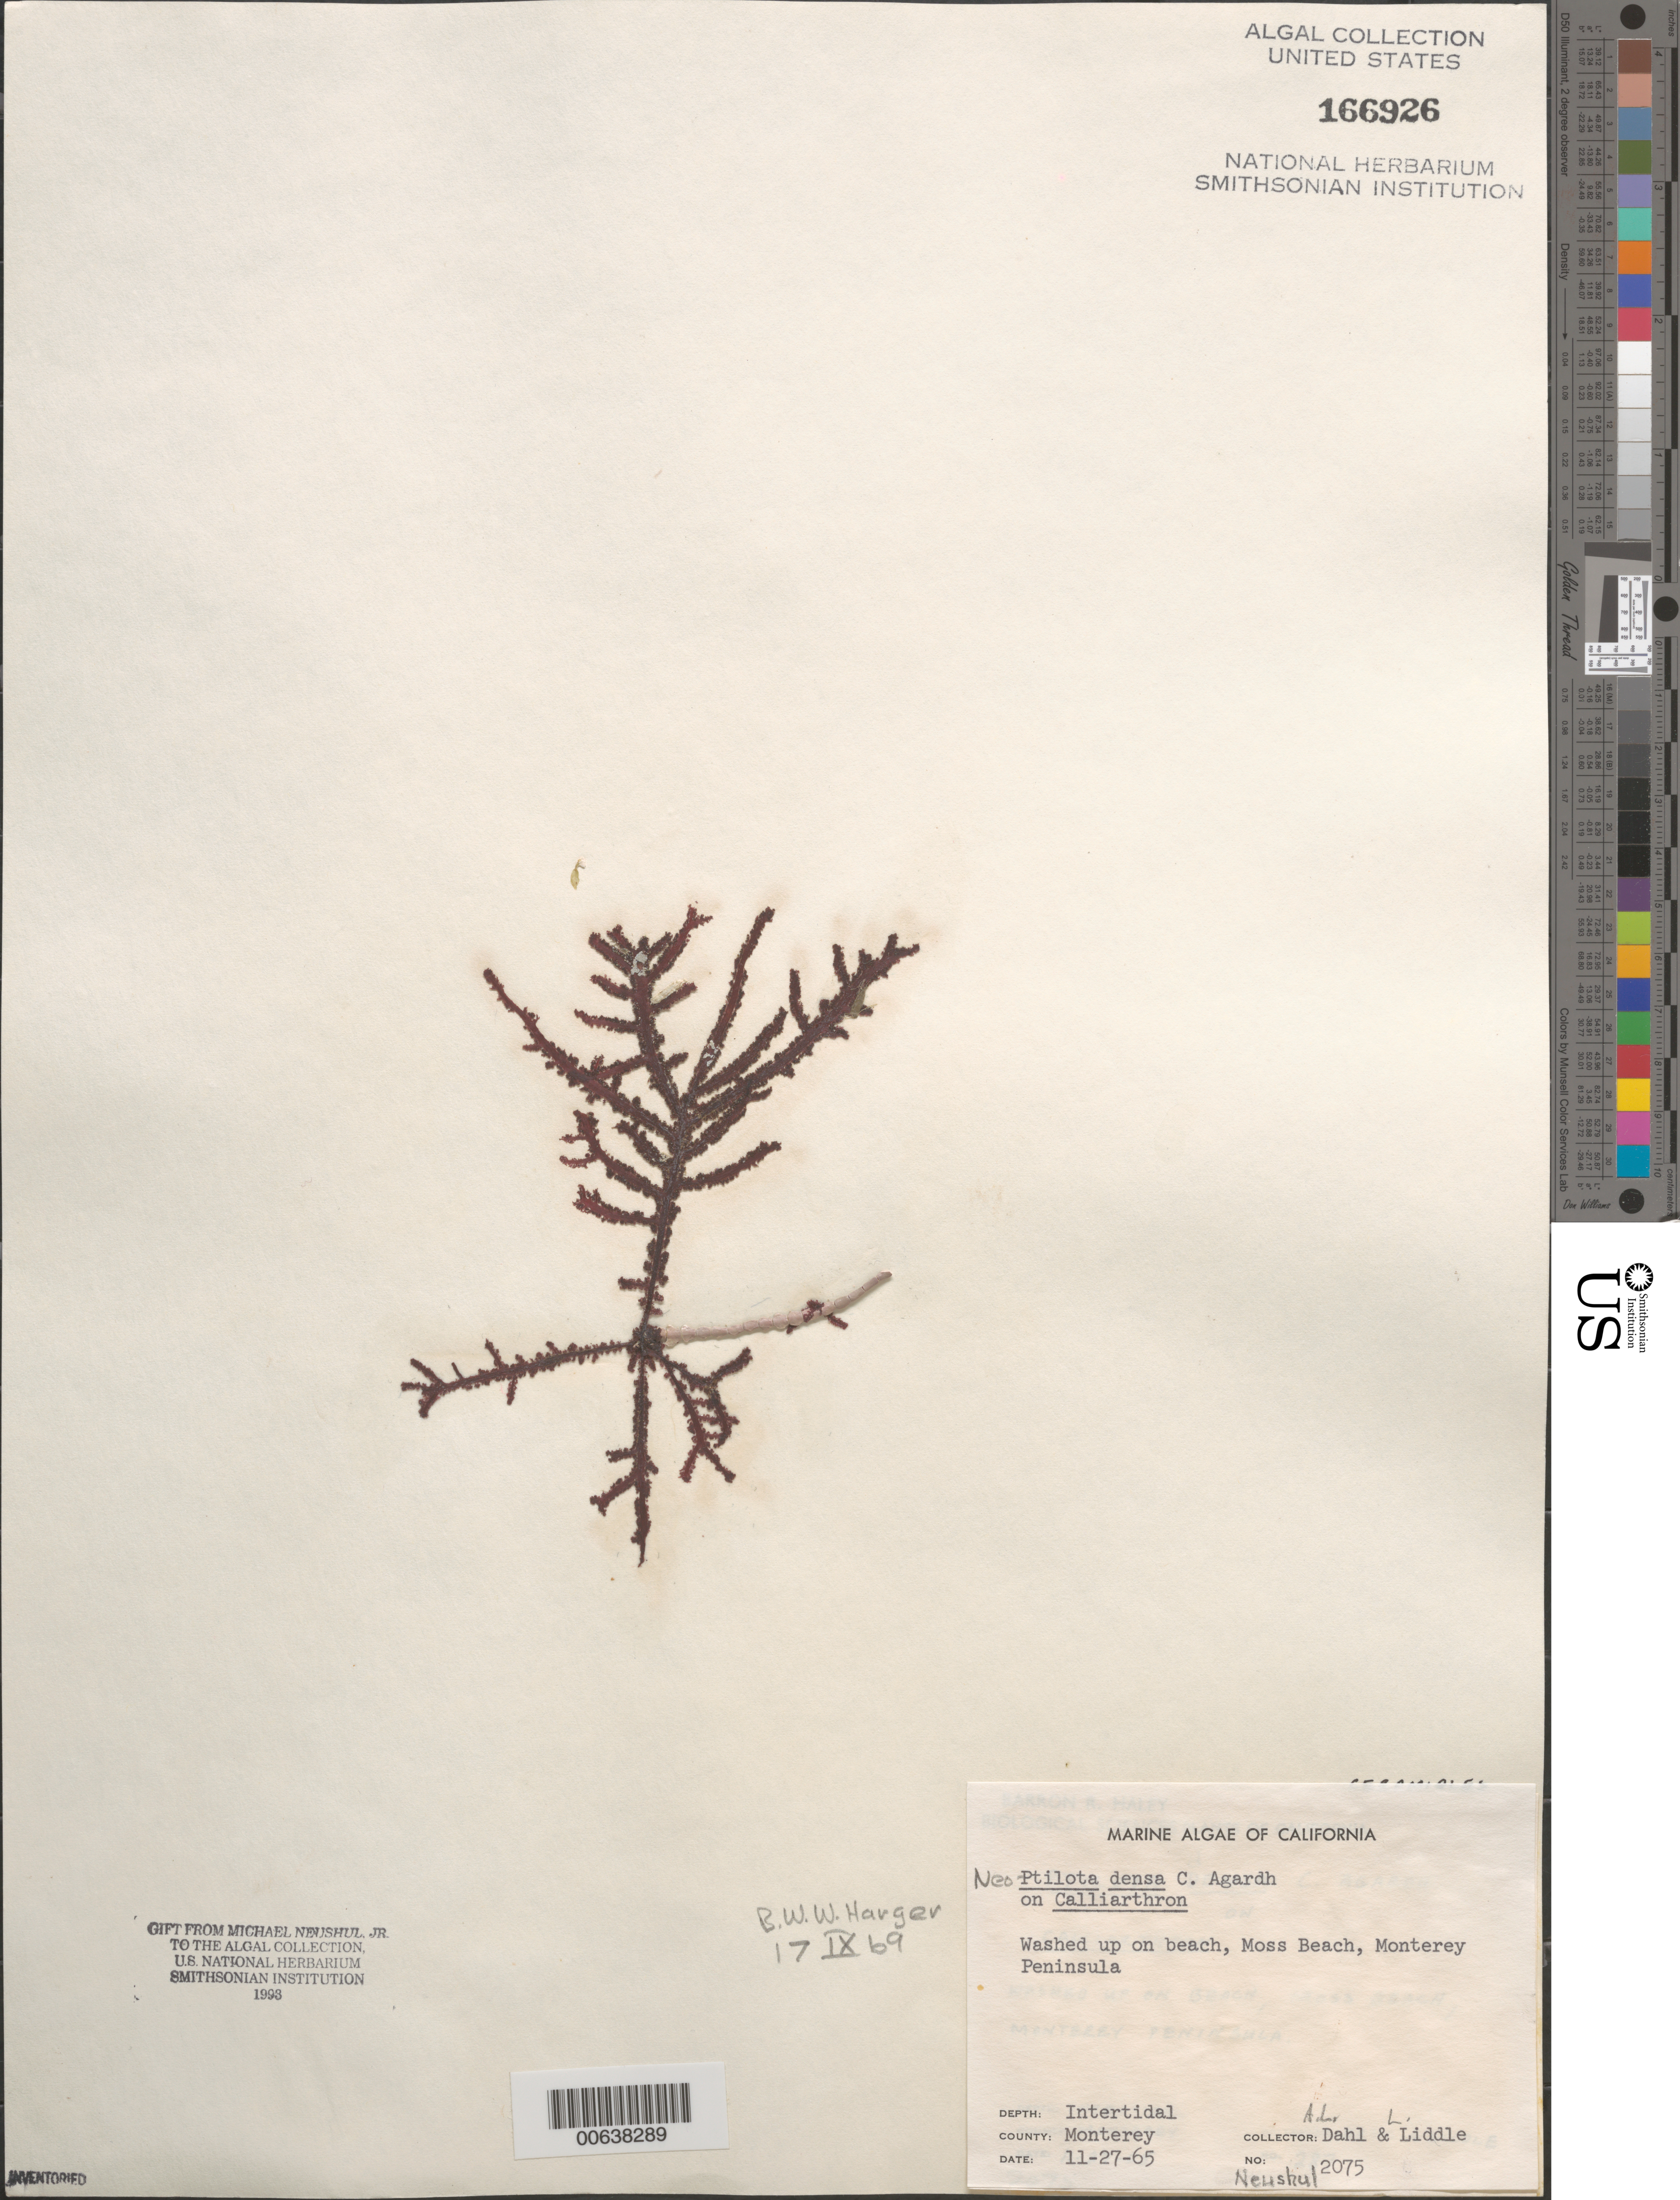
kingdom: Plantae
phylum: Rhodophyta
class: Florideophyceae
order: Ceramiales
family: Wrangeliaceae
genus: Ptilota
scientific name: Ptilota densa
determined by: Algae name updating Project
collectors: A. Dahl & L. Liddle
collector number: Neushul 2075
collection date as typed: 27 Nov 1965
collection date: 1965-11-27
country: United States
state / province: California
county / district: Monterey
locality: Moss Beach, Monterey Peninsula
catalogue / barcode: US 166926